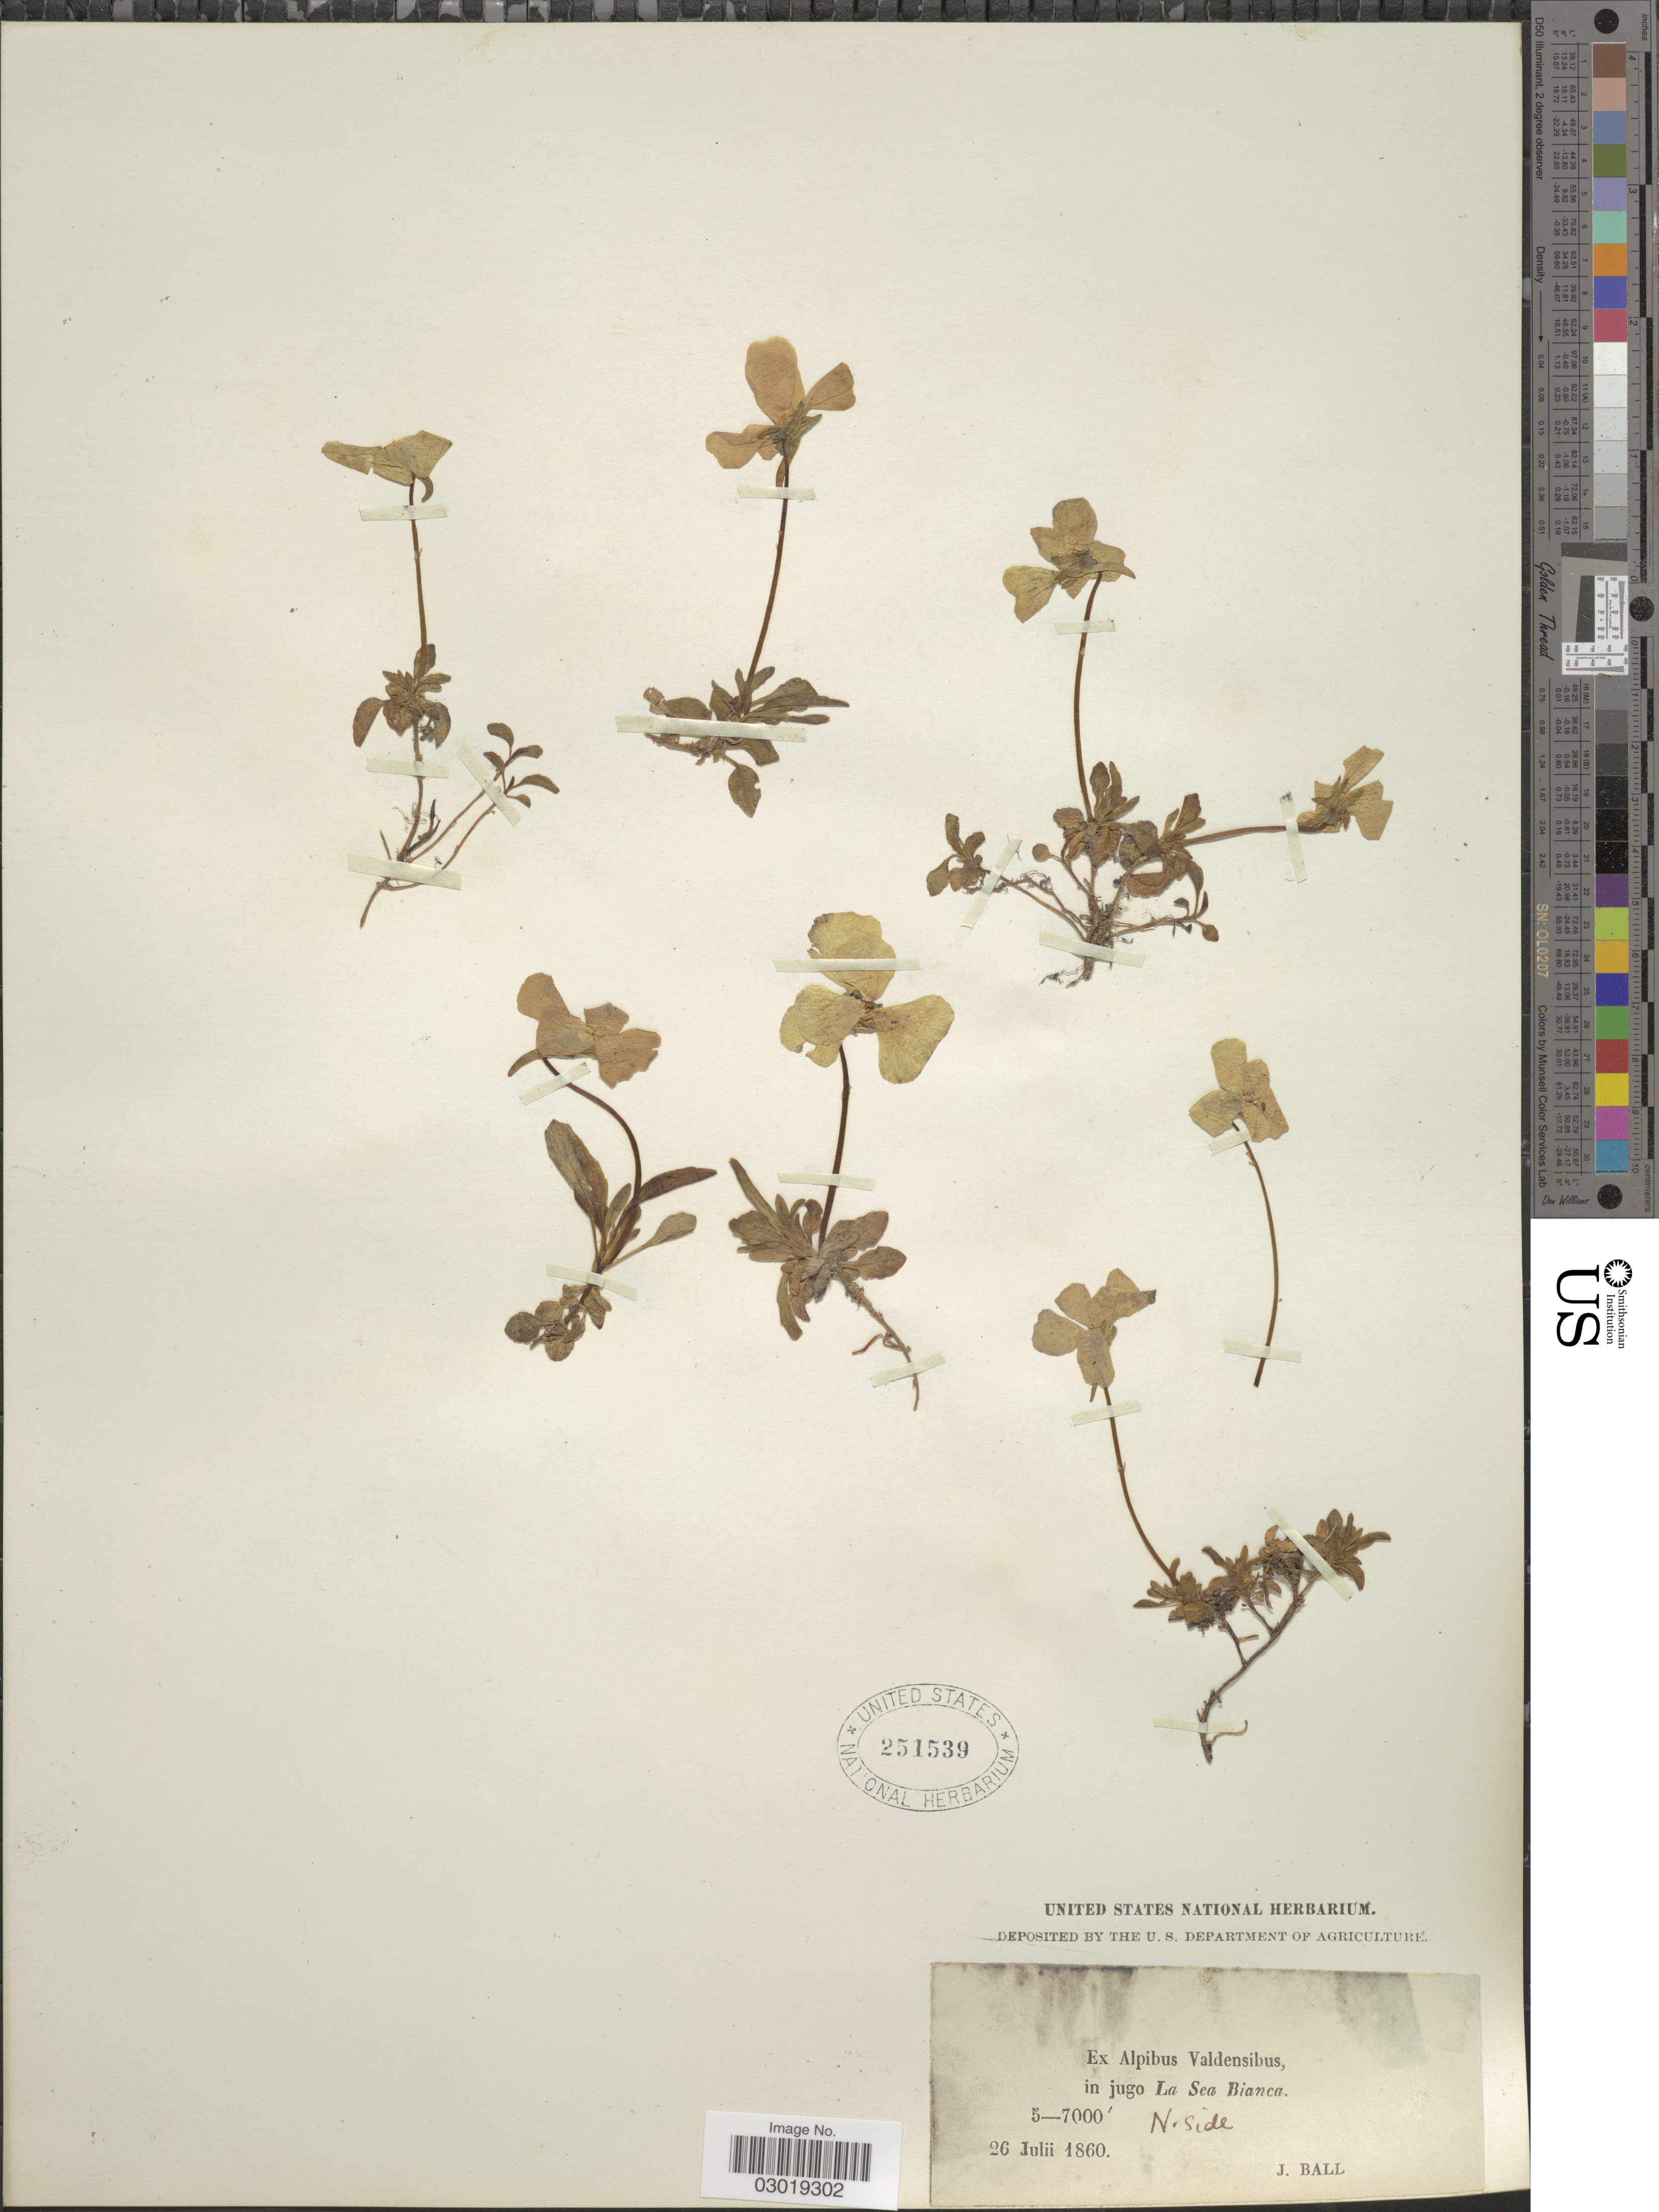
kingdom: Plantae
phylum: Tracheophyta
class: Magnoliopsida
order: Malpighiales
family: Violaceae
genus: Viola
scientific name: Viola sp.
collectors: J. Ball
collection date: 1860-07-26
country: Italy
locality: Ex Alpibus Valdensibus in jugo La Sea Bianca, N. side.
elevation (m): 1524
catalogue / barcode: US 251539